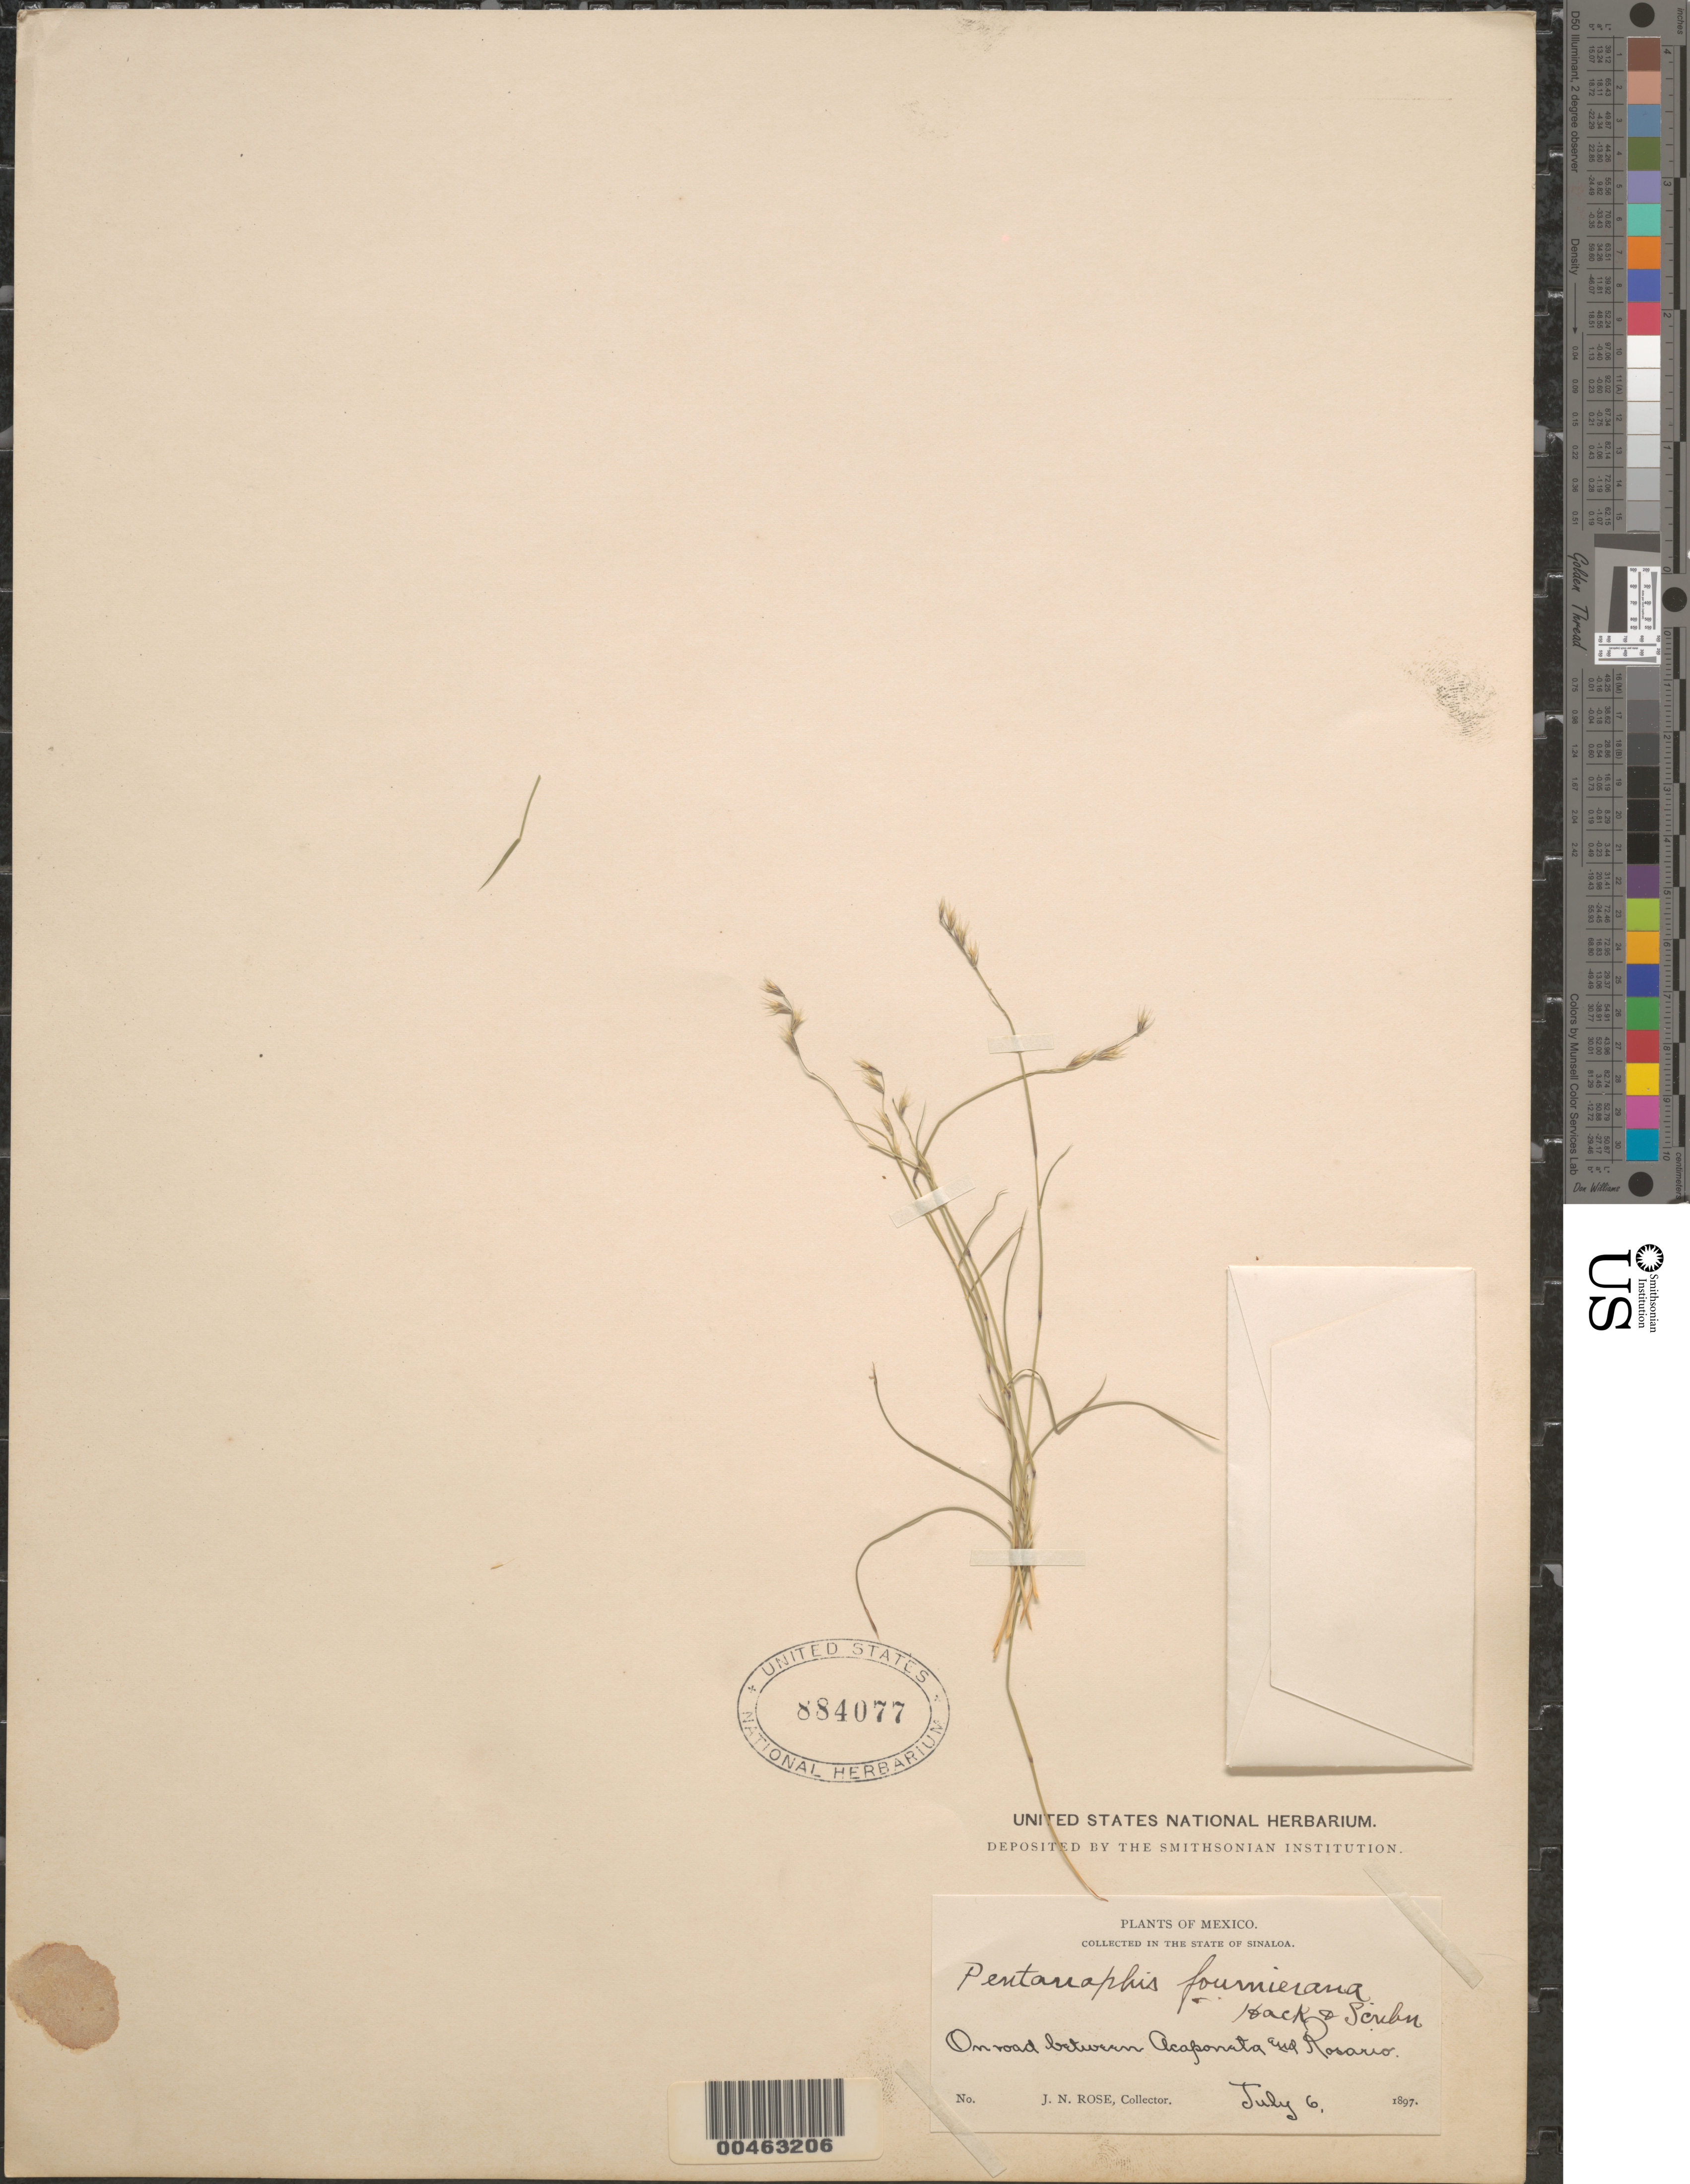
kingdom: Plantae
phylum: Tracheophyta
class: Liliopsida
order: Poales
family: Poaceae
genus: Pentarrhaphis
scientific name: Pentarrhaphis polymorphus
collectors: J. N. Rose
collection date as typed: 6 Jul 1897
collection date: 1897-07-06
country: Mexico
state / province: Sinaloa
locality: On rd between Acaponeta and Rosario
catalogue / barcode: US 884077